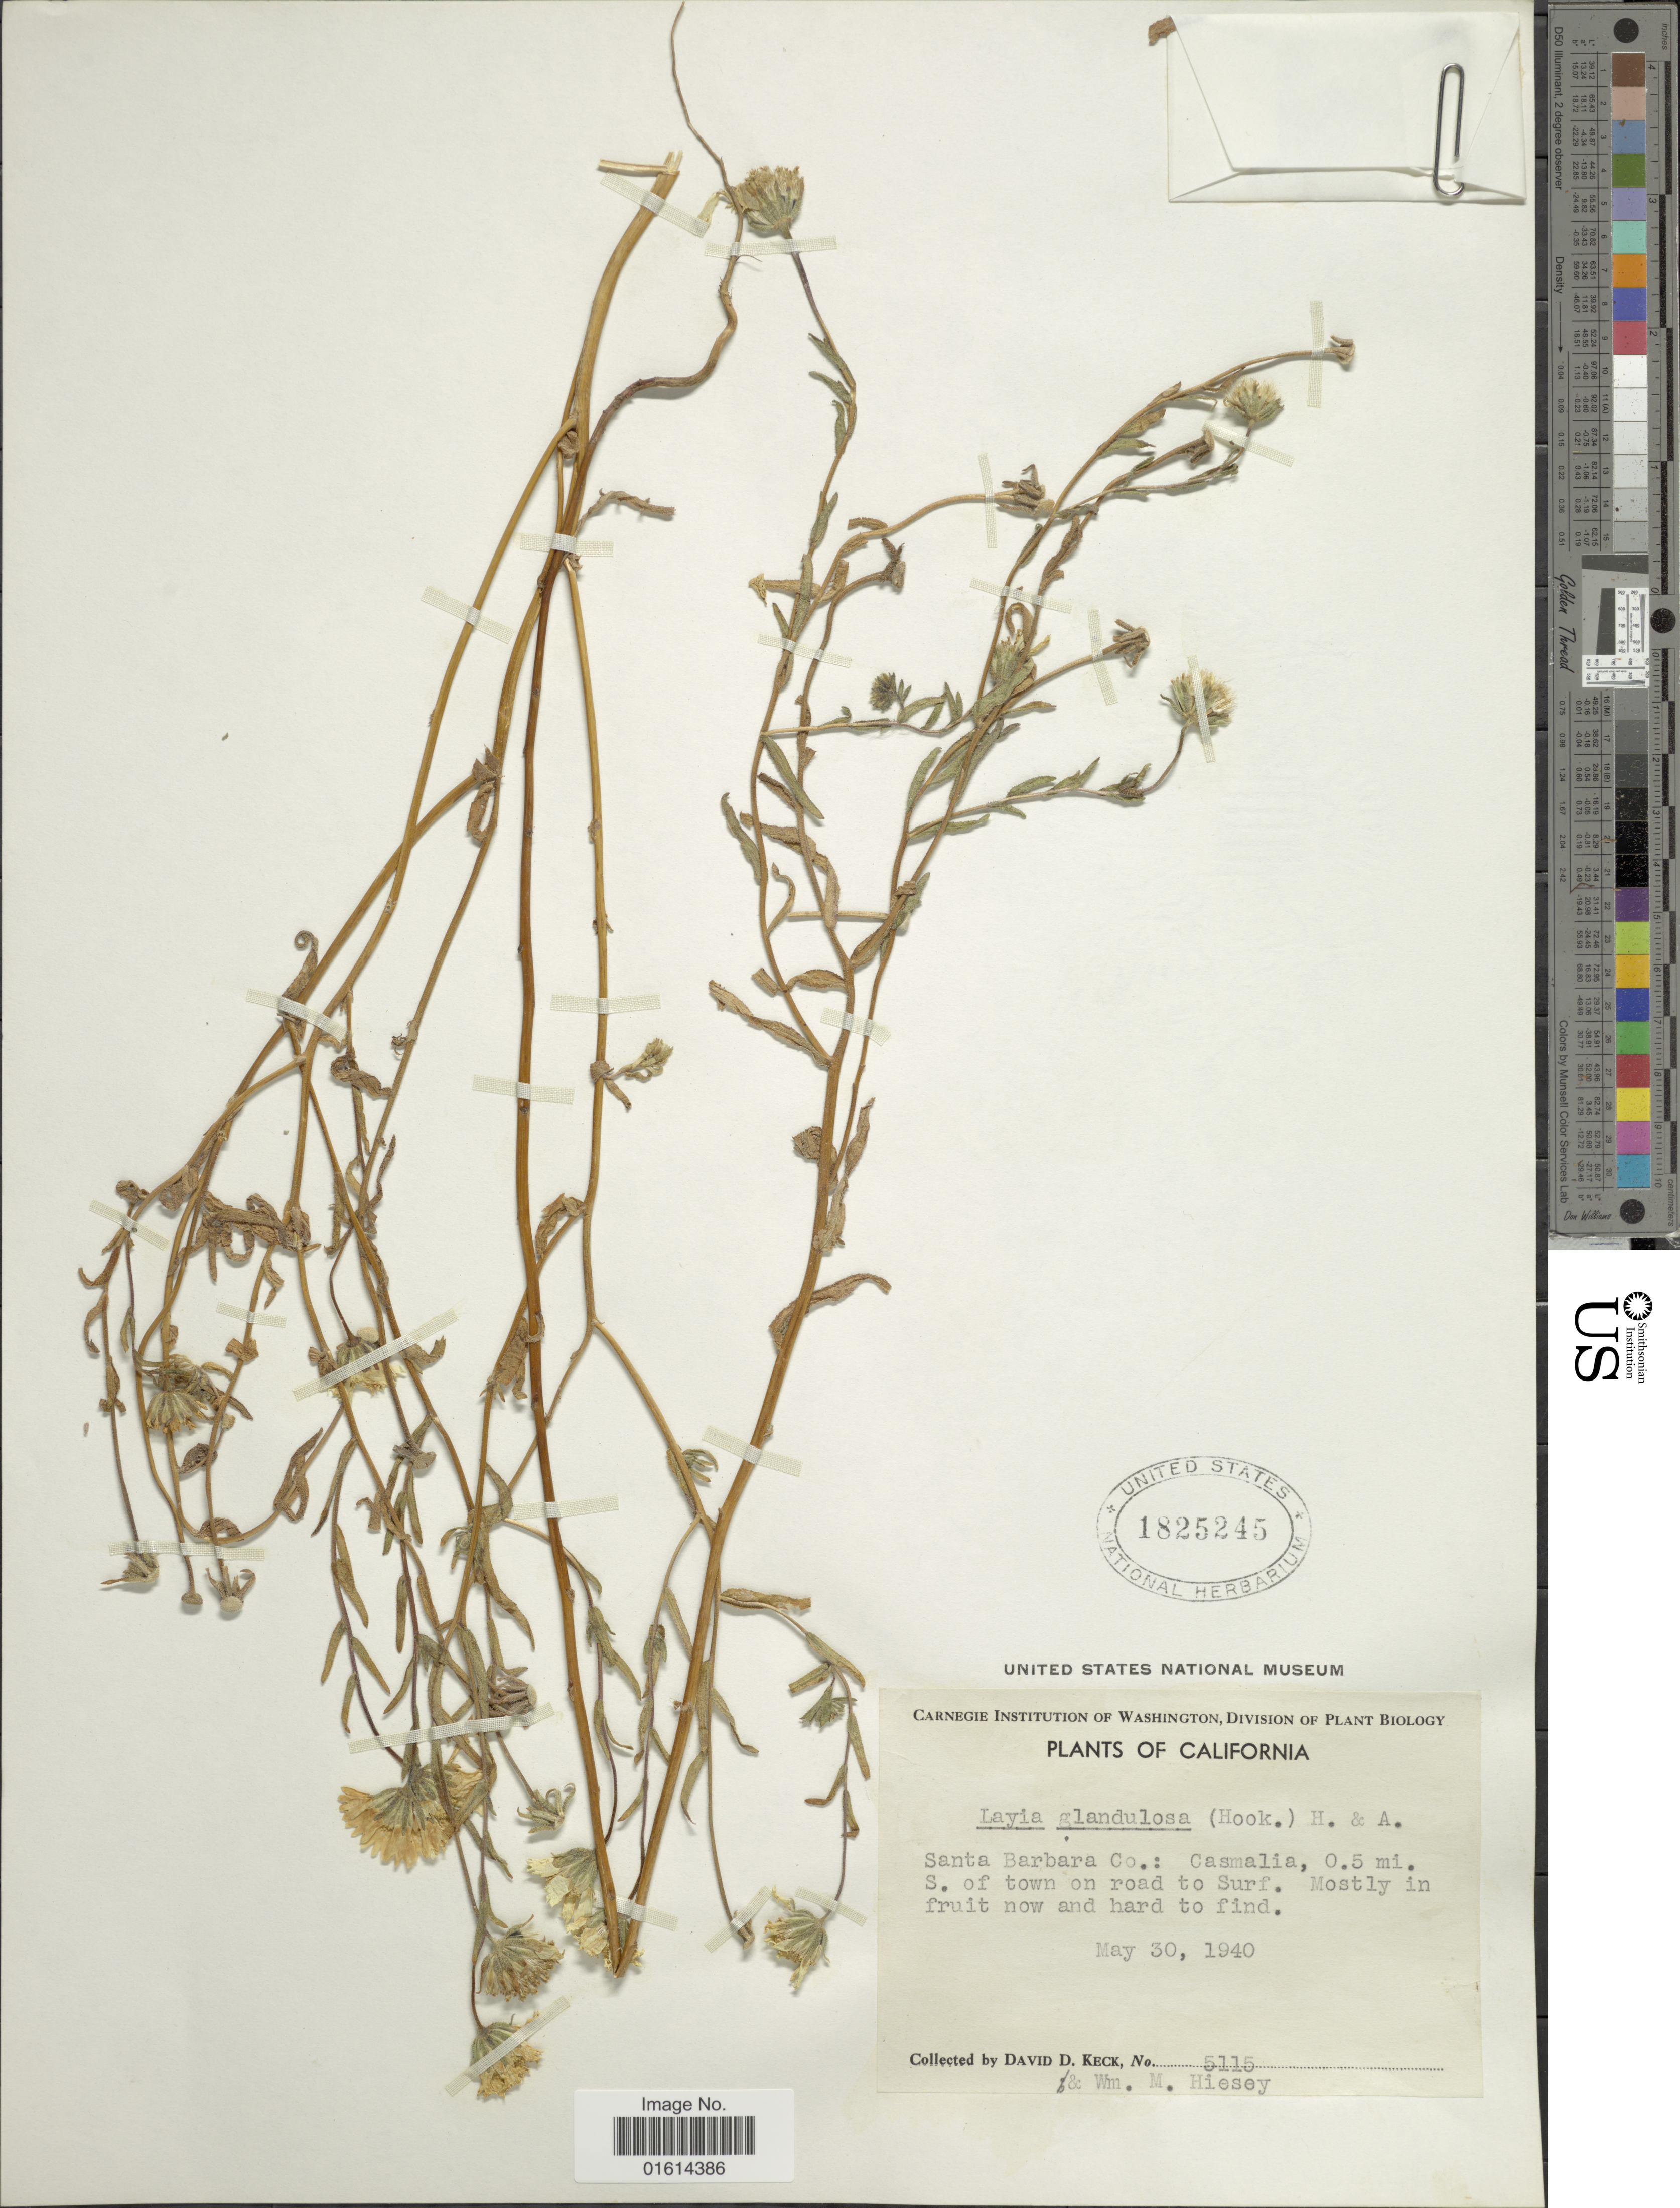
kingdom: Plantae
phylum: Tracheophyta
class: Magnoliopsida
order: Asterales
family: Asteraceae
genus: Layia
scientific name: Layia glandulosa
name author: Hook. & Arn.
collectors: D. D. Keck & W. Hiesey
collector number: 5115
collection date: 1940-05-30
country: United States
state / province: California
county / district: Santa Barbara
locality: Santa Barbara Co., Casmalia, 0.5 mi. S of town on road to Surf.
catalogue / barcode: US 1825245